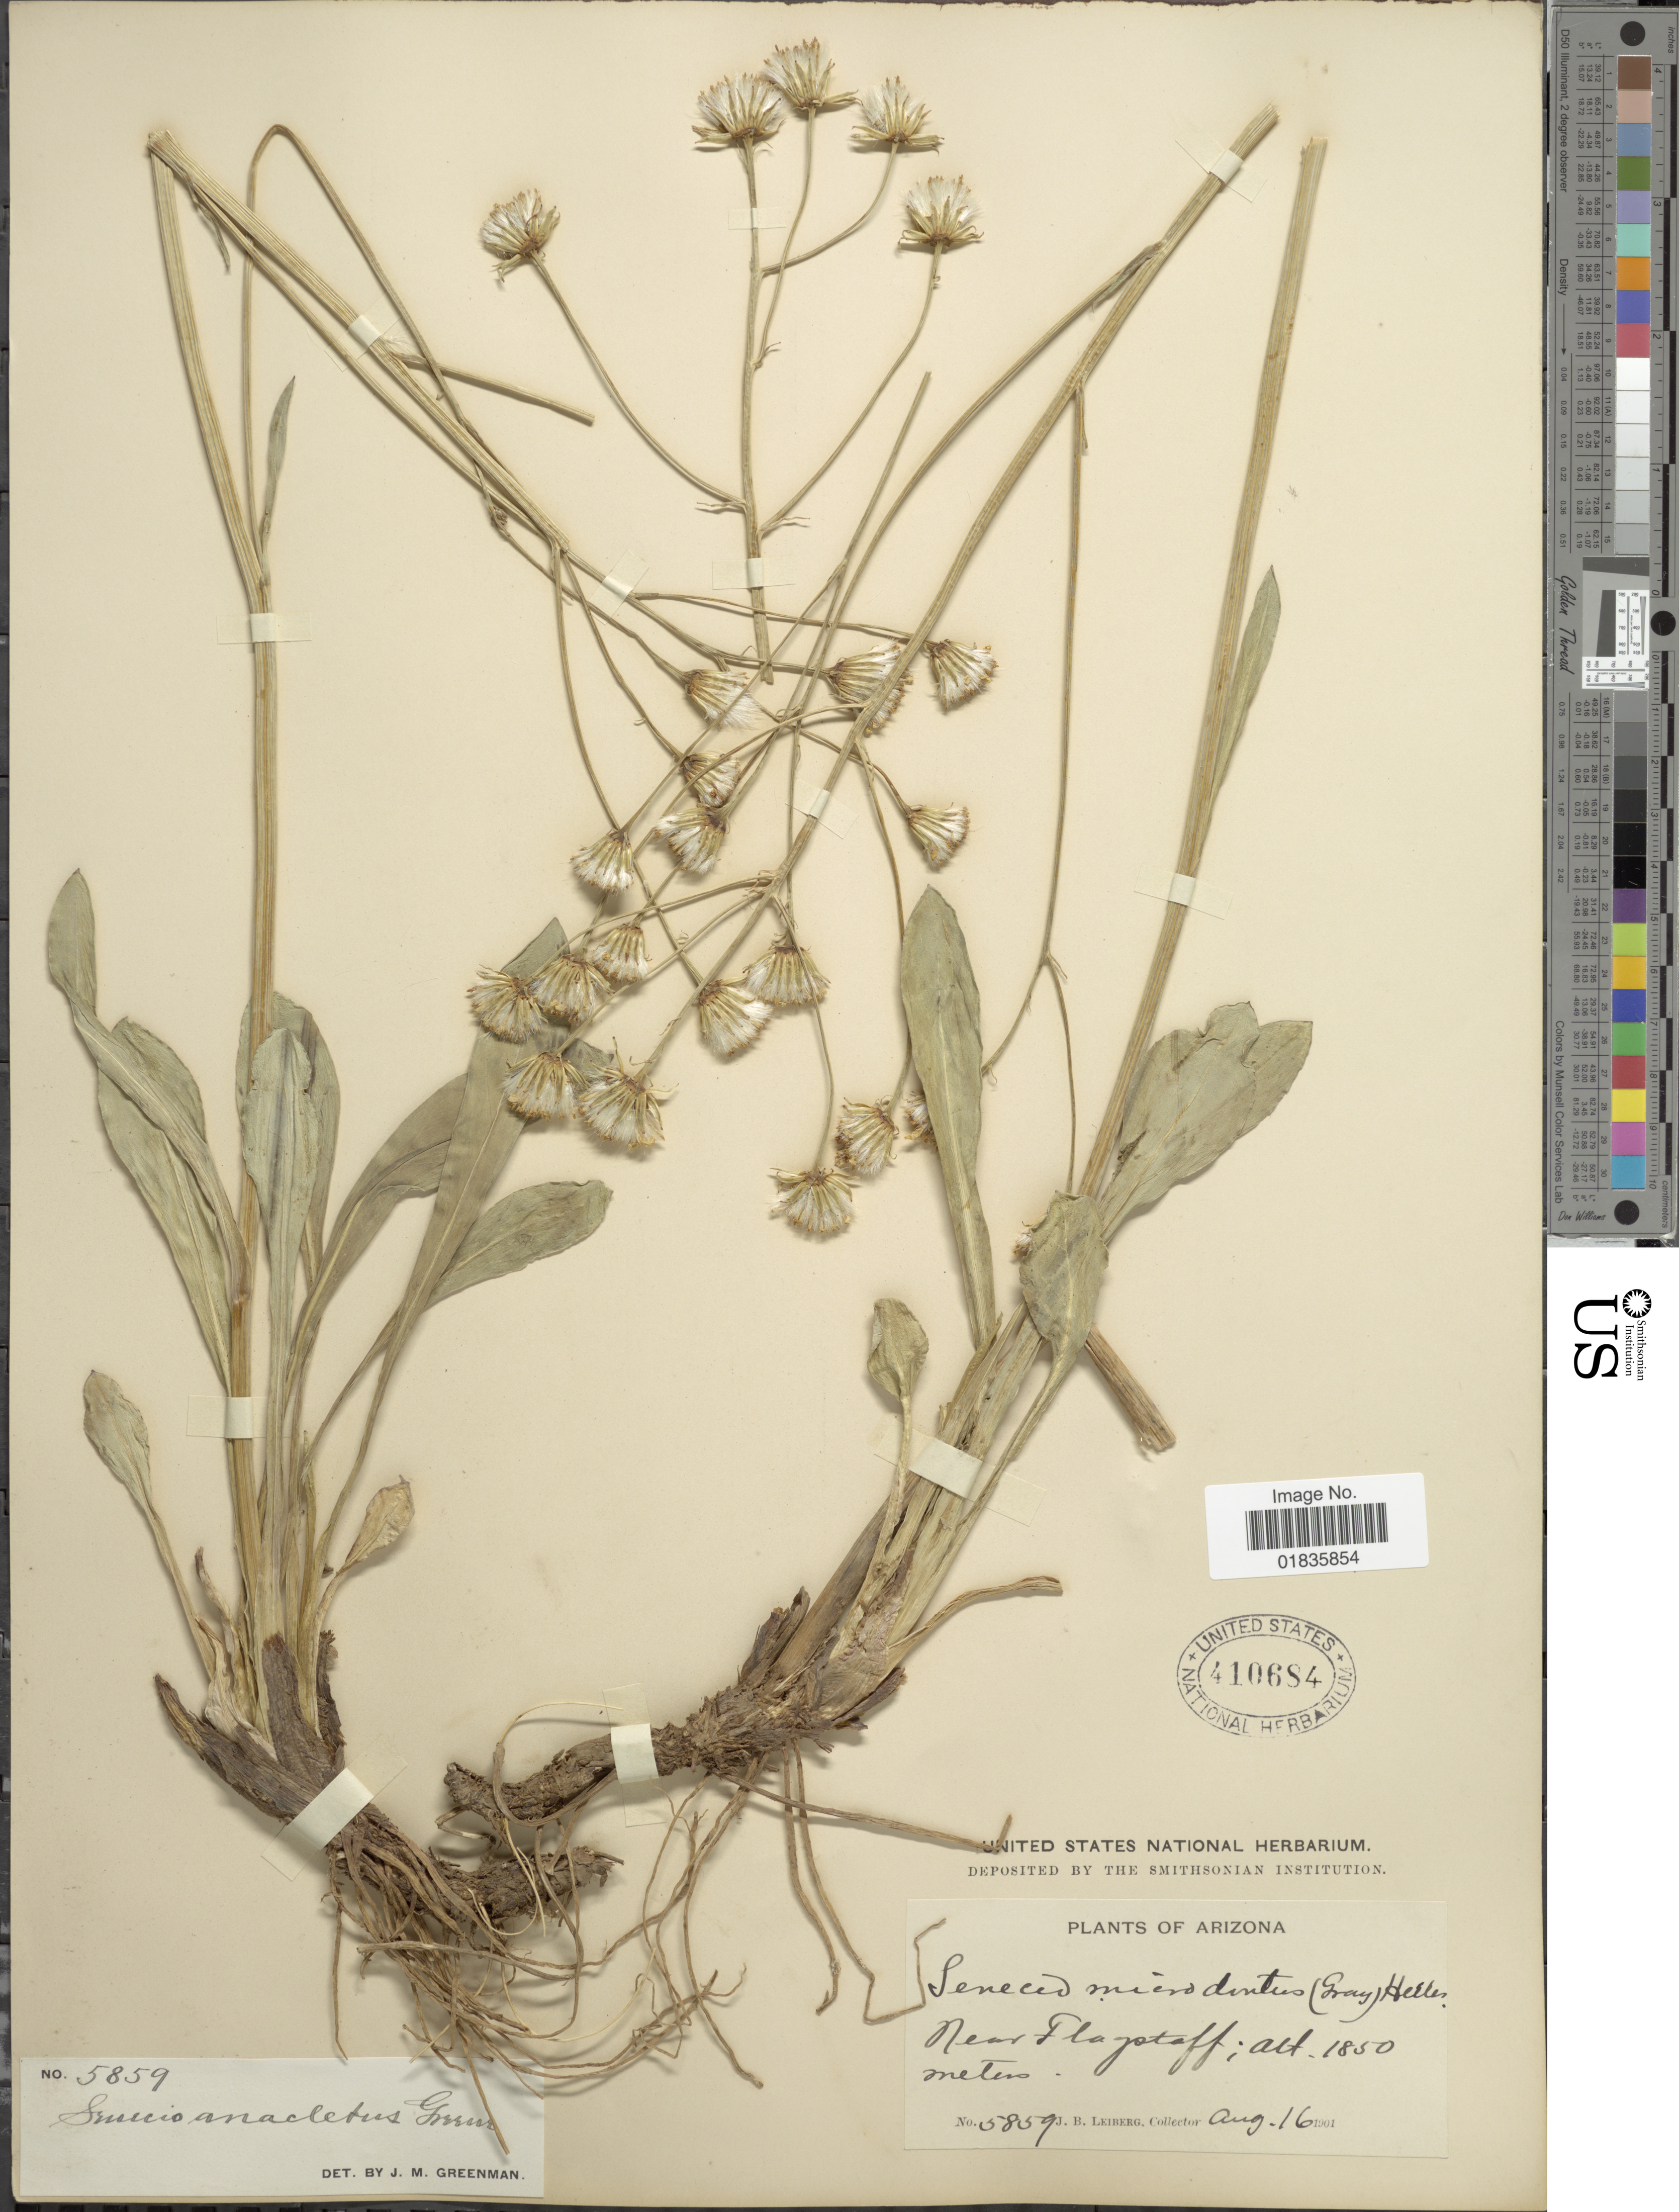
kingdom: Plantae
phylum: Tracheophyta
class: Magnoliopsida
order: Asterales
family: Asteraceae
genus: Senecio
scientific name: Senecio wootonii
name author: Greene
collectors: J. B. Leiberg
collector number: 5859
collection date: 1901-08-16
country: United States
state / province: Arizona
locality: Near Flagstaff.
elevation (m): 1850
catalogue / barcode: US 410684